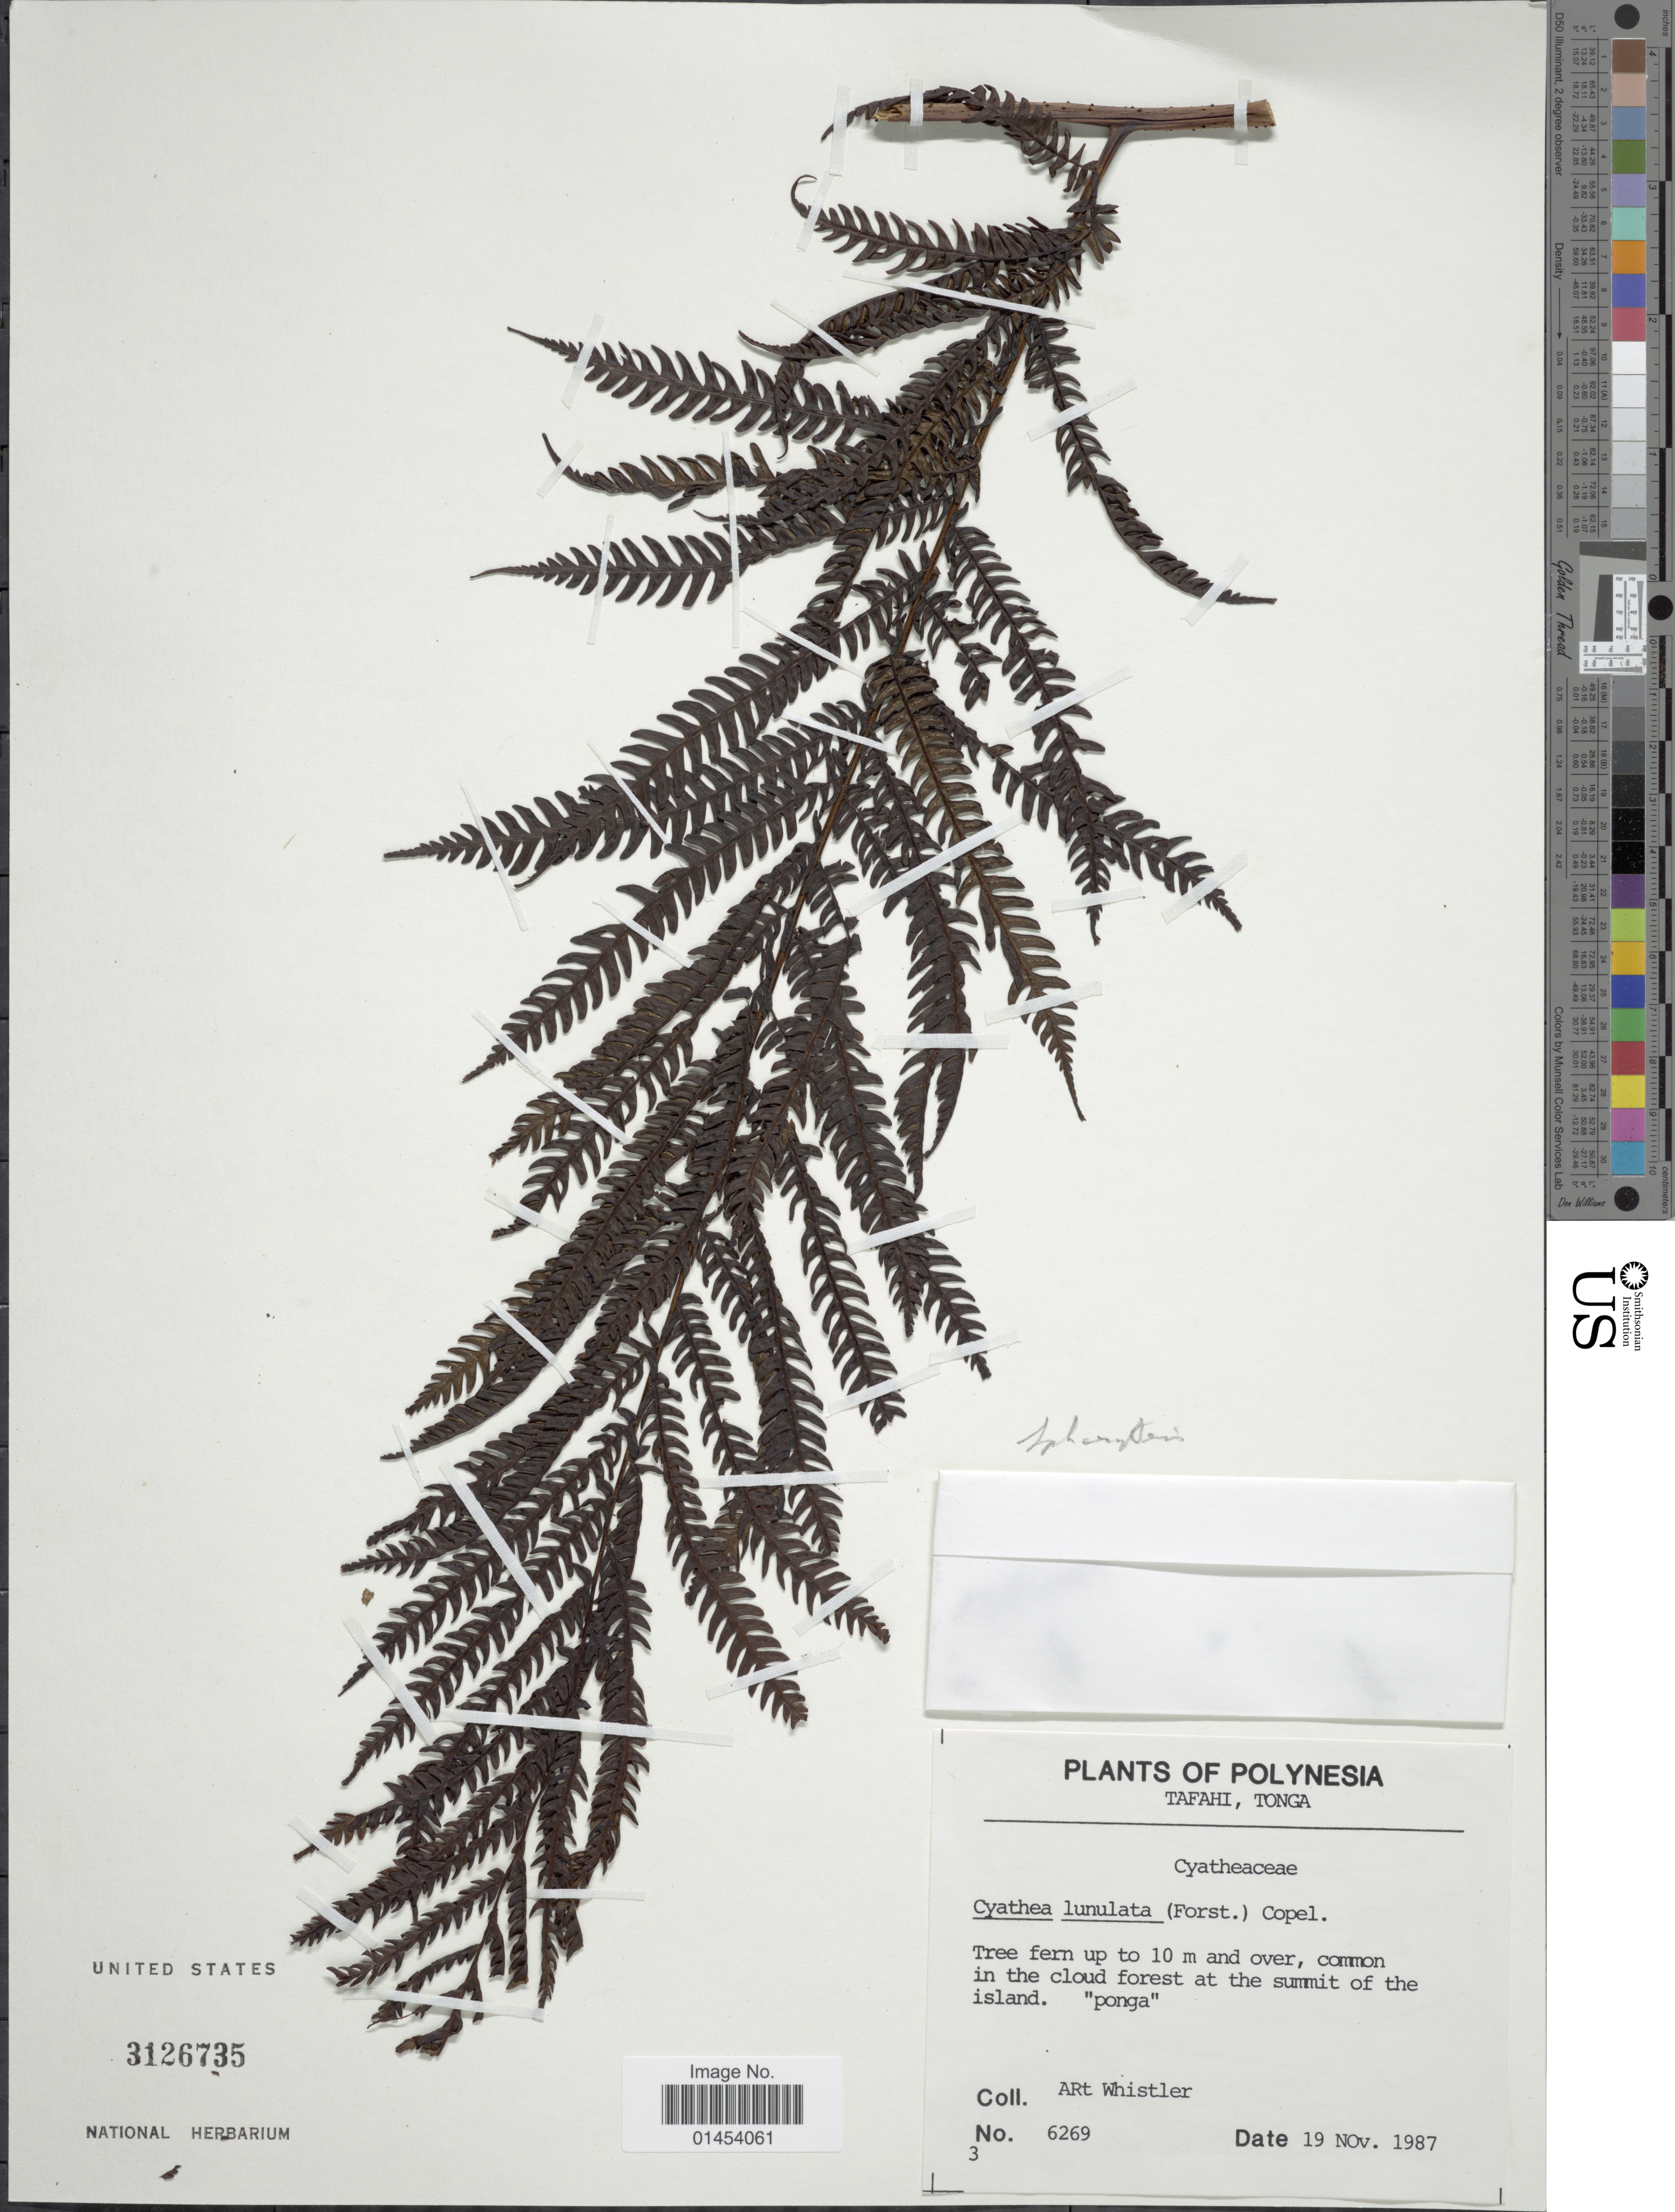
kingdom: Plantae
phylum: Tracheophyta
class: Polypodiopsida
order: Cyatheales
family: Cyatheaceae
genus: Cyathea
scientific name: Cyathea lunulata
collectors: A. Whistler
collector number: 6269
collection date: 1987-11-19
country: Tonga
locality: Polynesia. Tafahi. Common in the cloud forest at the summit of the island.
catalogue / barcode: US 3126735